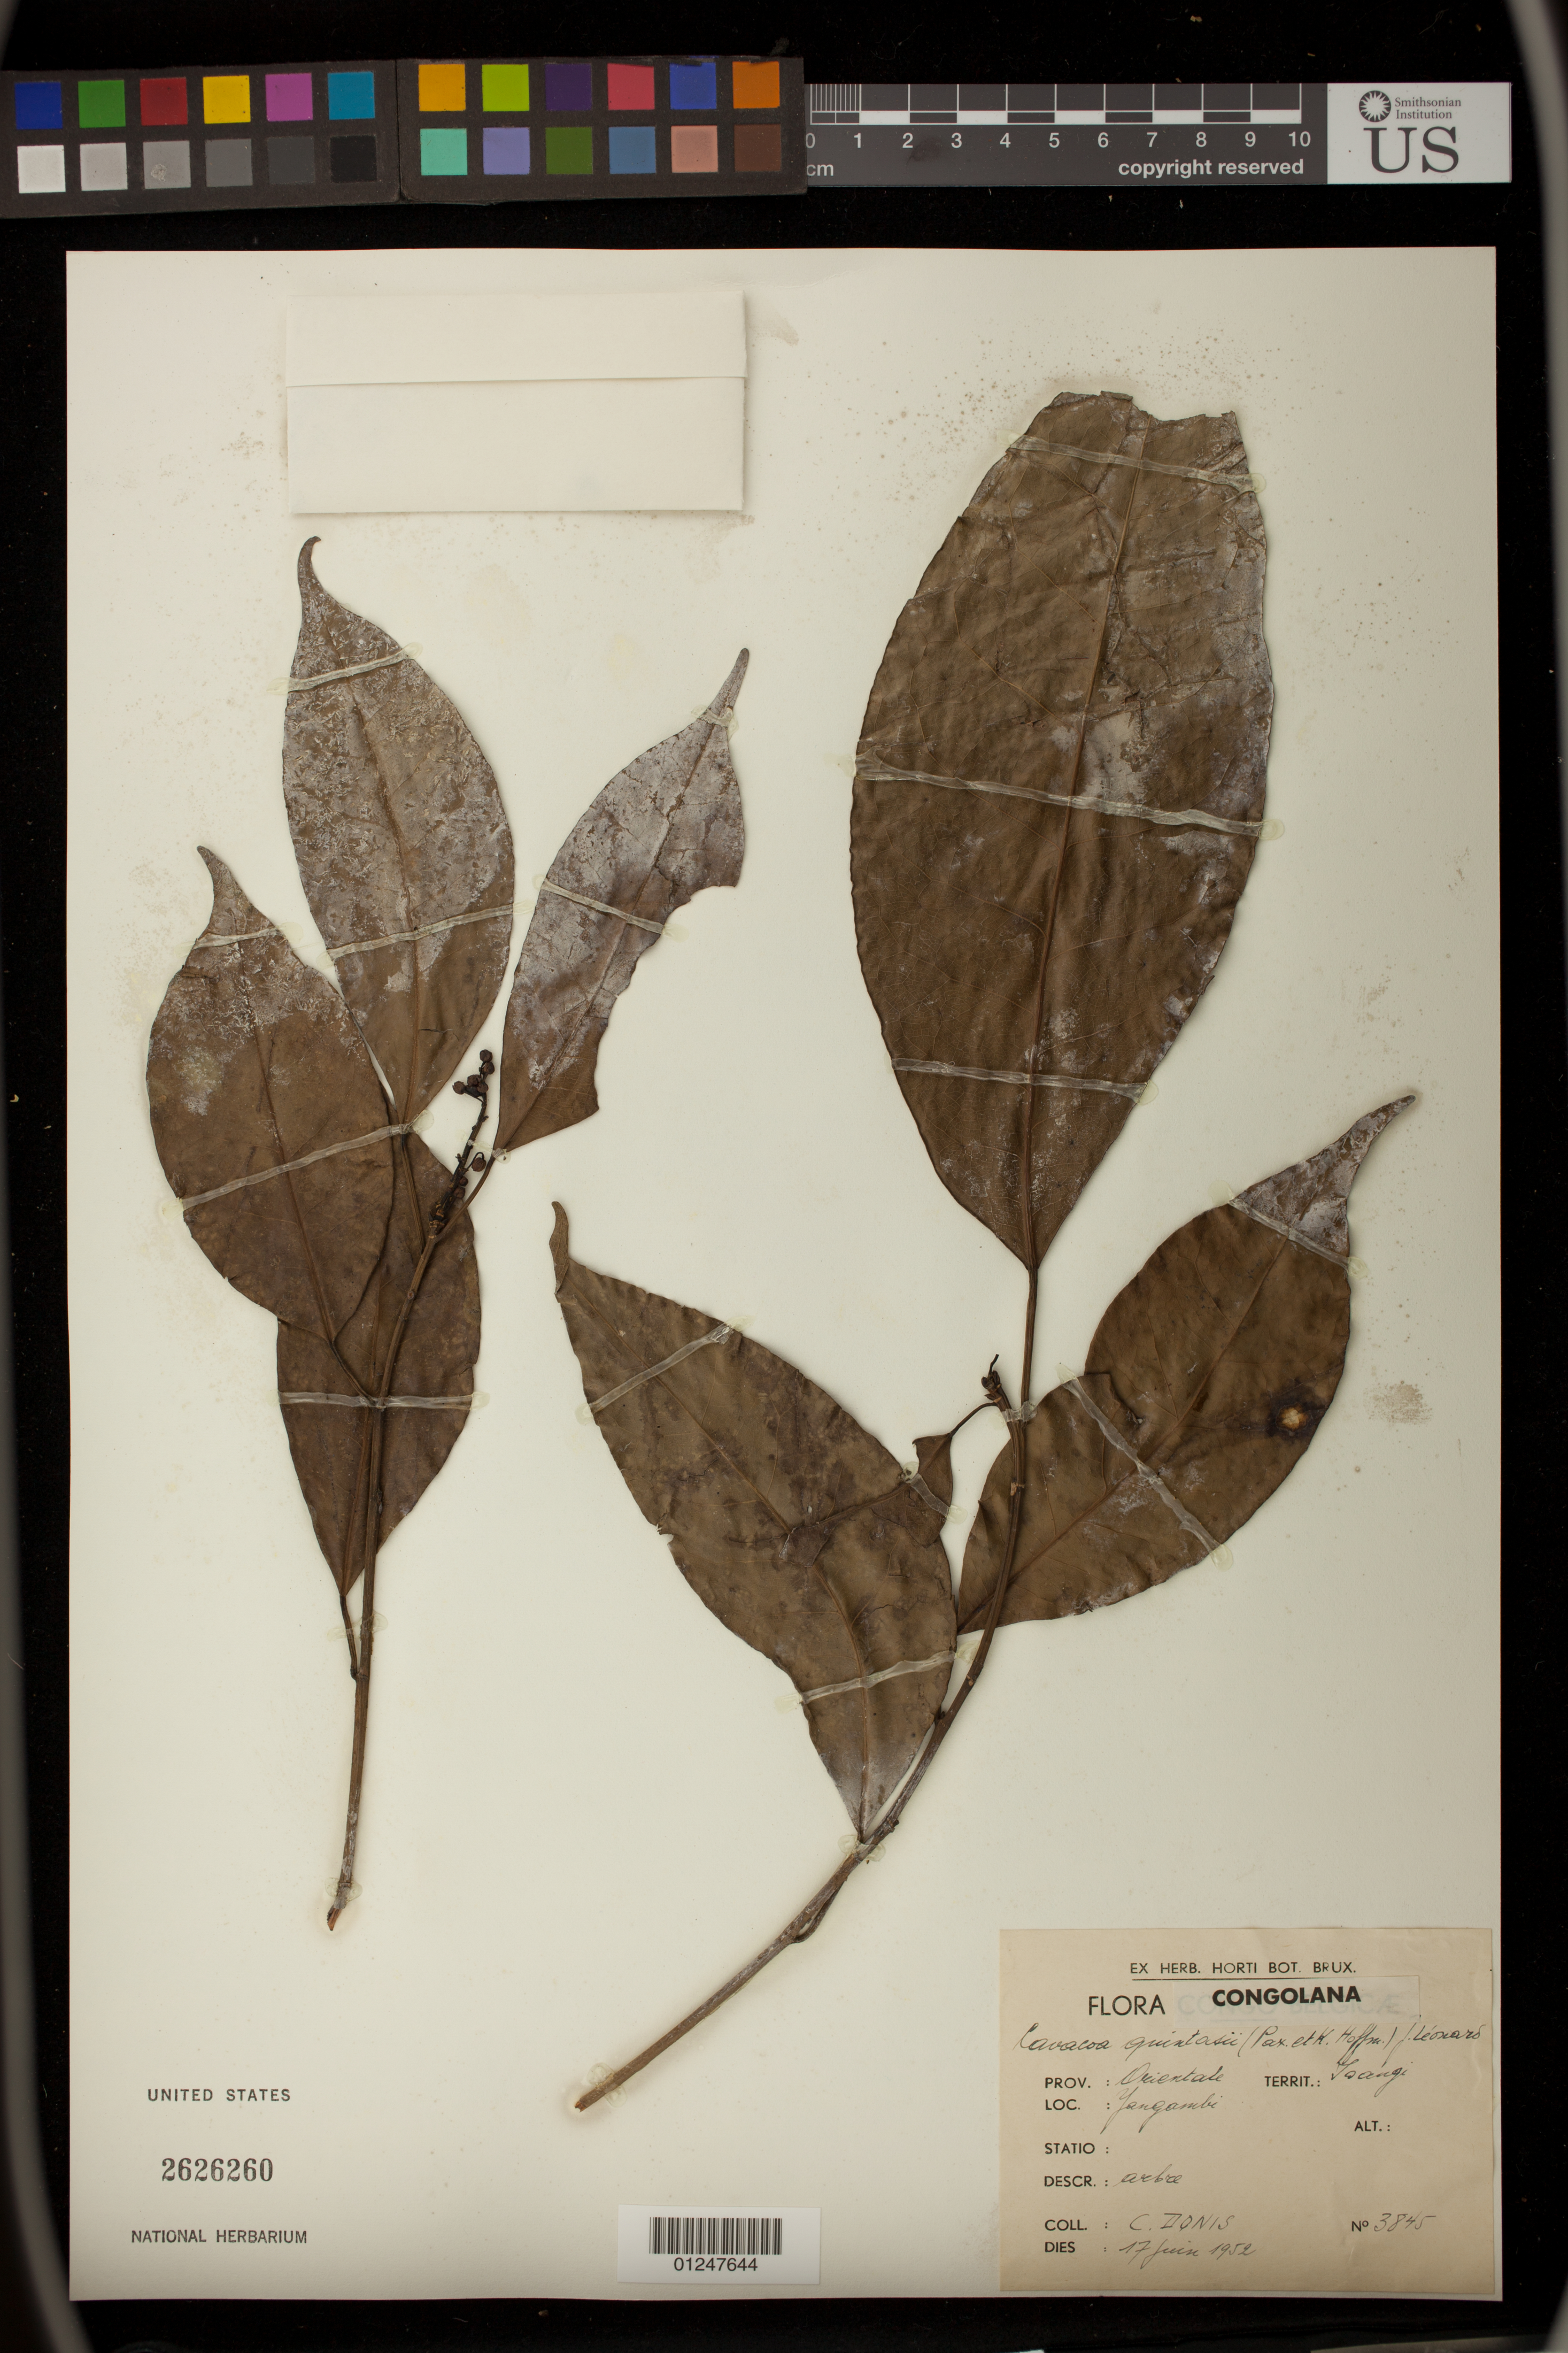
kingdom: Plantae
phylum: Tracheophyta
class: Magnoliopsida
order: Malpighiales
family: Euphorbiaceae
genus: Cavacoa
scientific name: Cavacoa quintasii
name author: (Pax & K. Hoffm.) Leonard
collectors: C. Donis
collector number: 3845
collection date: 1952-06-17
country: Congo, Democratic Republic of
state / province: Kasaï-Oriental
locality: Prov.: Orientale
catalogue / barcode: US 2626260